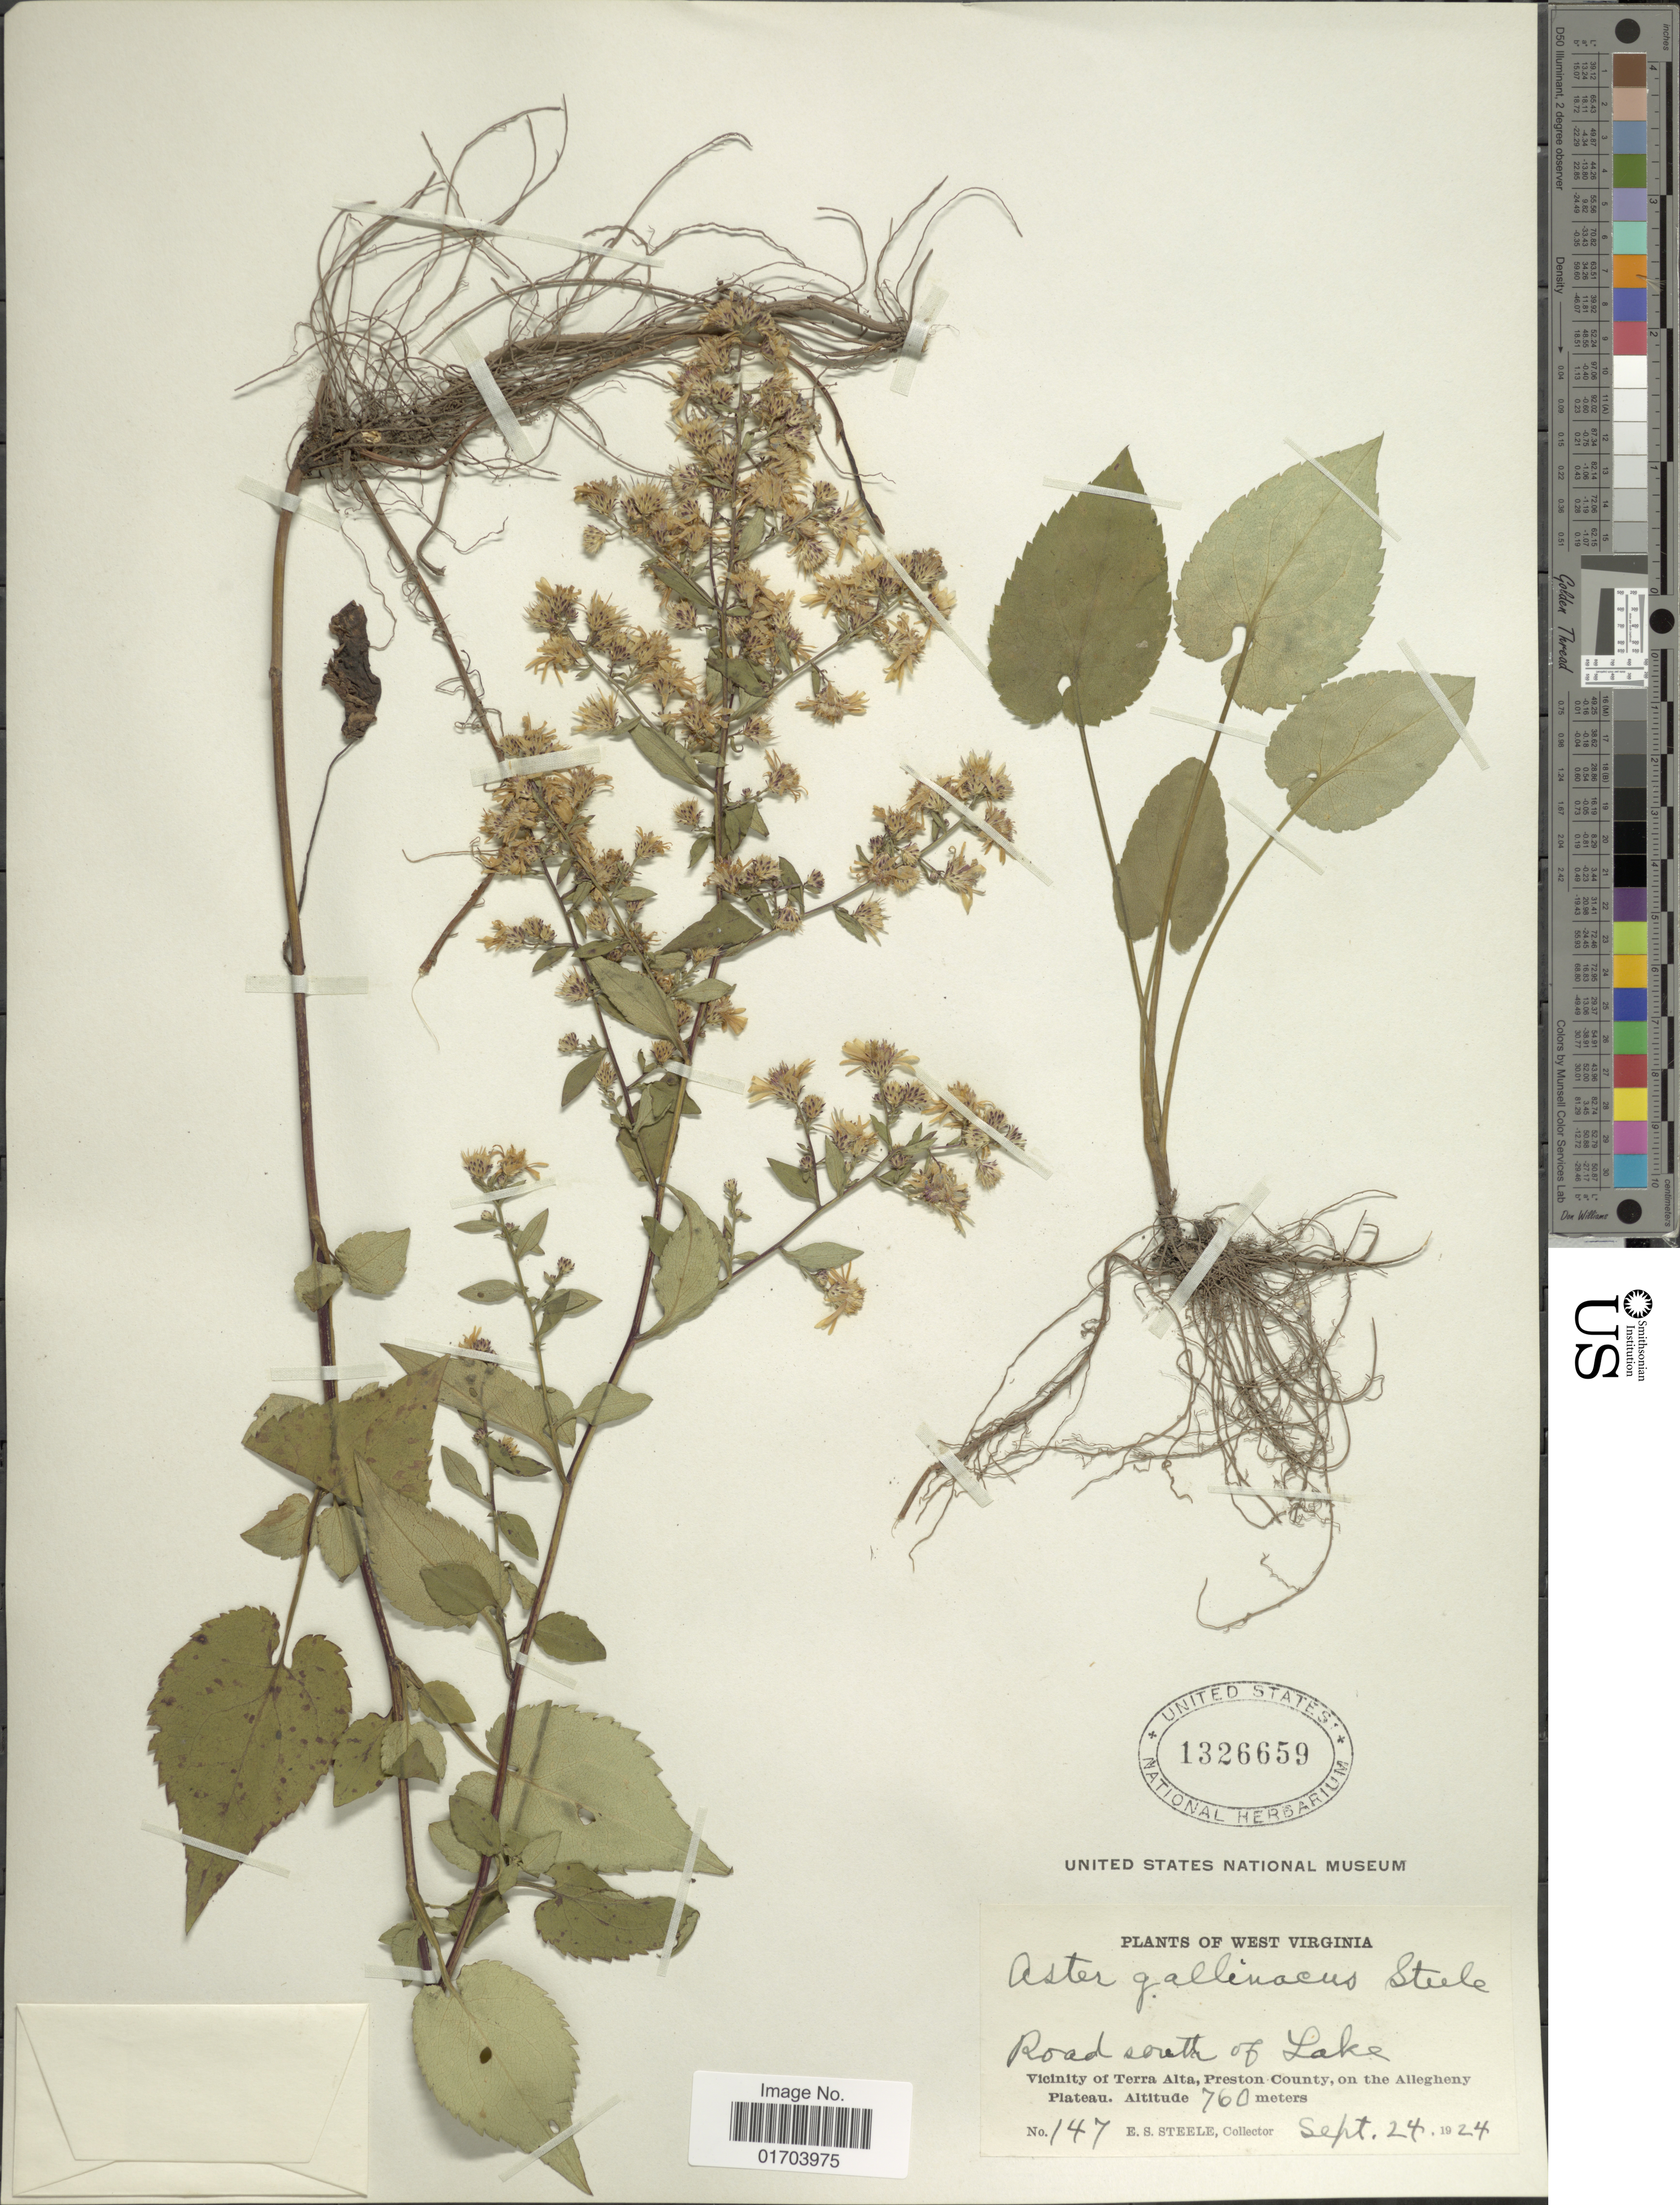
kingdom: Plantae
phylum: Tracheophyta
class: Magnoliopsida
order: Asterales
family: Asteraceae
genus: Aster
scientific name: Aster gallinaceus E.S. Steele sp. nov. ined.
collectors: E. Steele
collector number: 147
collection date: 1924-09-24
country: United States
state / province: West Virginia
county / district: Preston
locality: Road south of Lake, Vicinity of Terra Alta, Preston County, on the Allegheny Plateau.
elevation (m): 760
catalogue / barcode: US 1326659